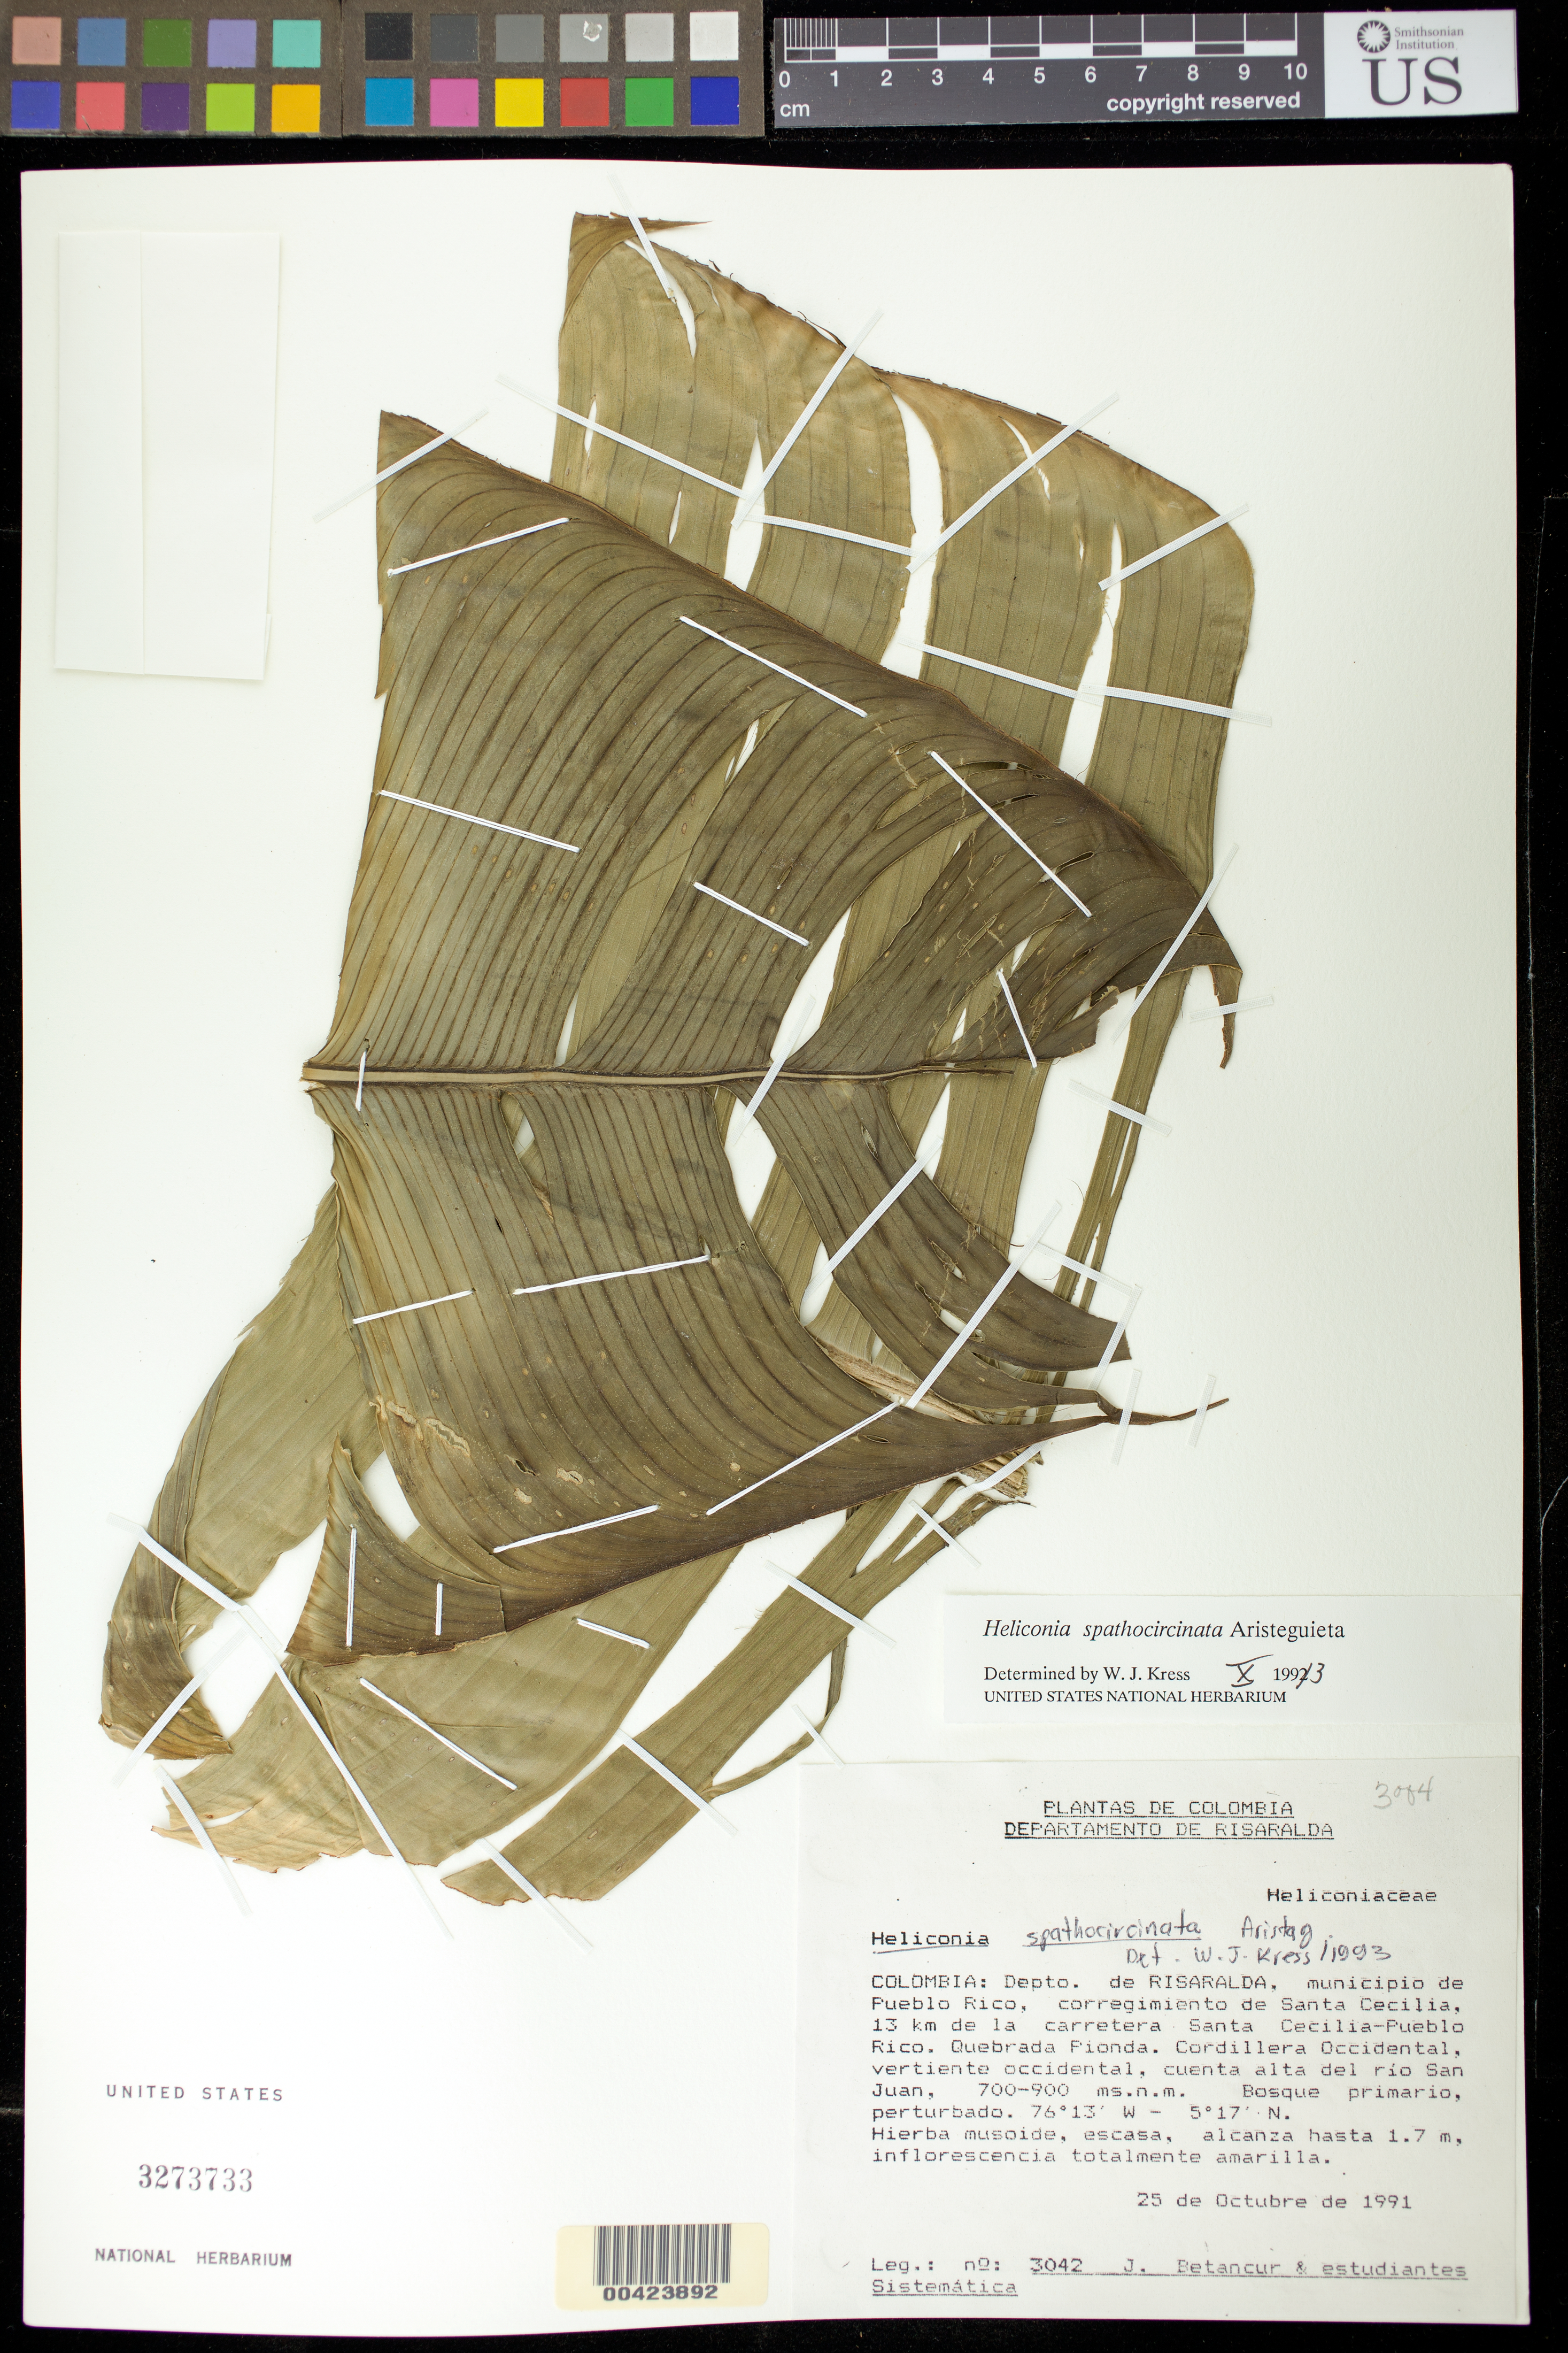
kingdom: Plantae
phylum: Tracheophyta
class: Liliopsida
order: Zingiberales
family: Heliconiaceae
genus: Heliconia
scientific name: Heliconia spathocircinata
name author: Aristeg.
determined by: Kress, W. J., (US), Smithsonian Institution - National Museum of Natural History (UNITED STATES)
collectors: J. C. Betancur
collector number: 3042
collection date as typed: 25 Oct 1991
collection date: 1991-10-25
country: Colombia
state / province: Risaralda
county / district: Pueblo Rico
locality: Corregimento de Santa Cecilia; Quebrada Pionda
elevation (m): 700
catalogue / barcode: US 3273733